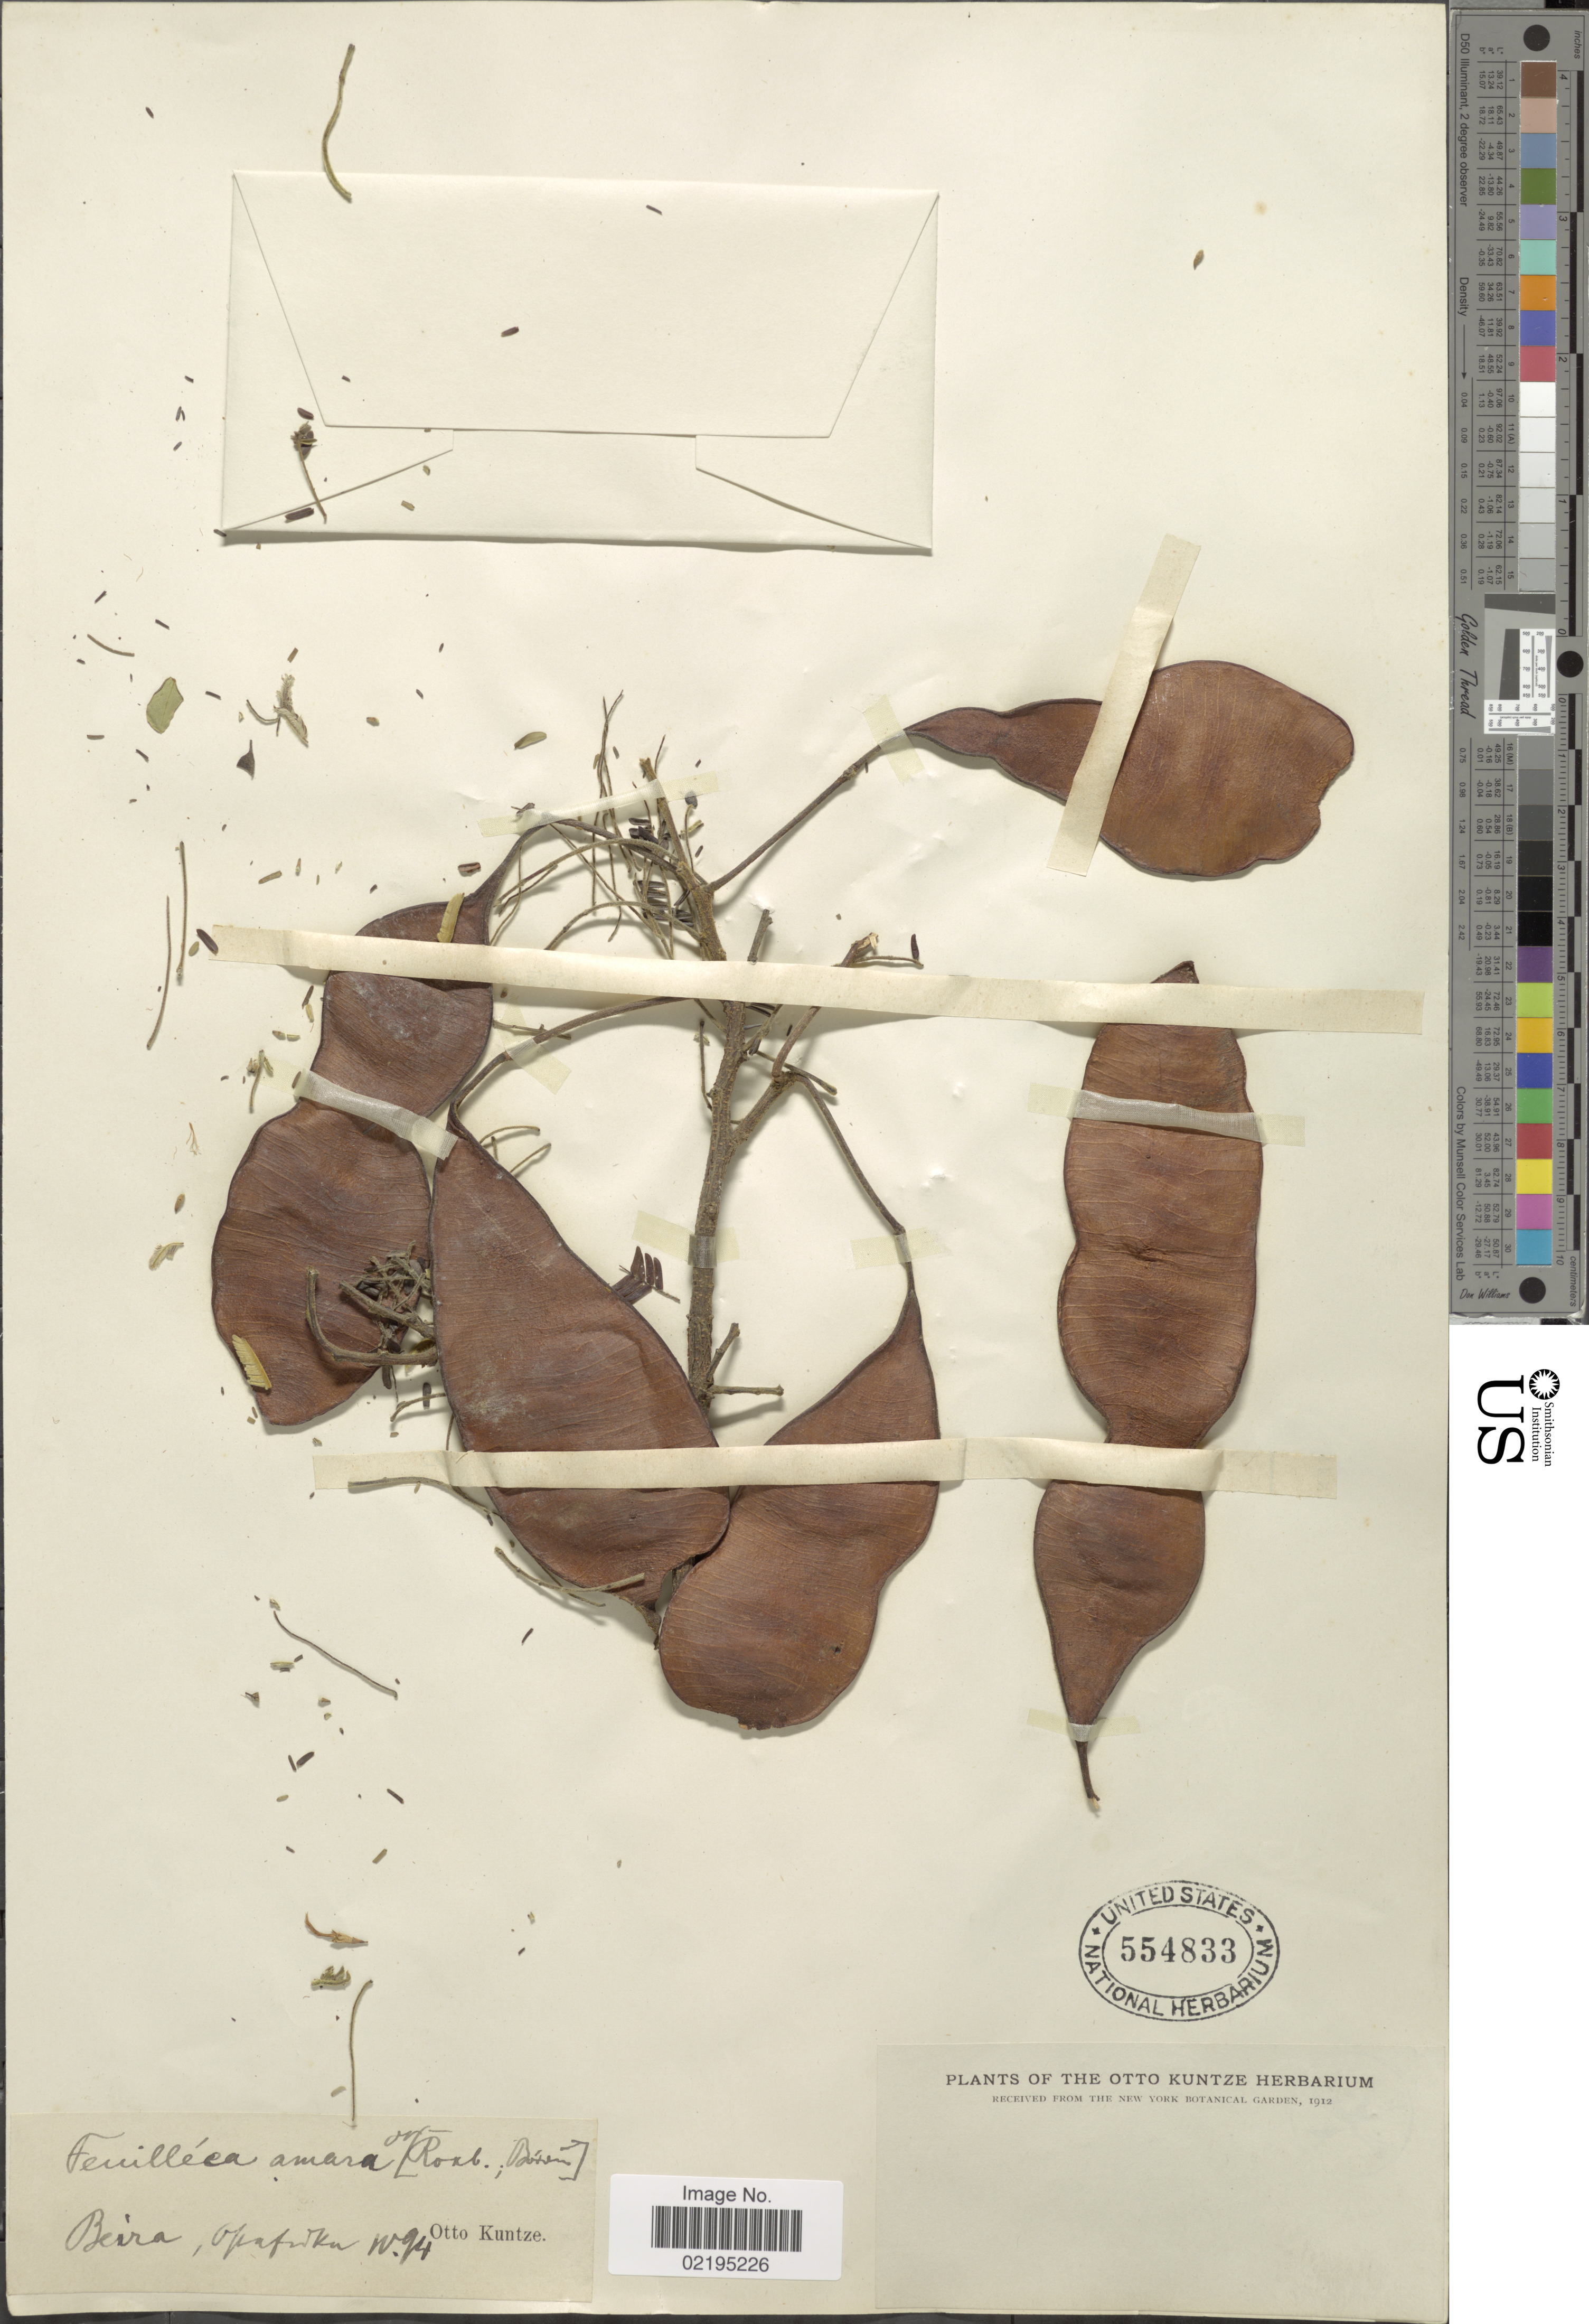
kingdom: Plantae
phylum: Tracheophyta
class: Magnoliopsida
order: Fabales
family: Fabaceae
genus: Albizia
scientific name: Albizia amara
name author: (Roxb.) Boivin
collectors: C.E.O. Kuntze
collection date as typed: Transcribed d/m/y: /10/94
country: Mozambique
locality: Beira, [illegible text]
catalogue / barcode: US 554833